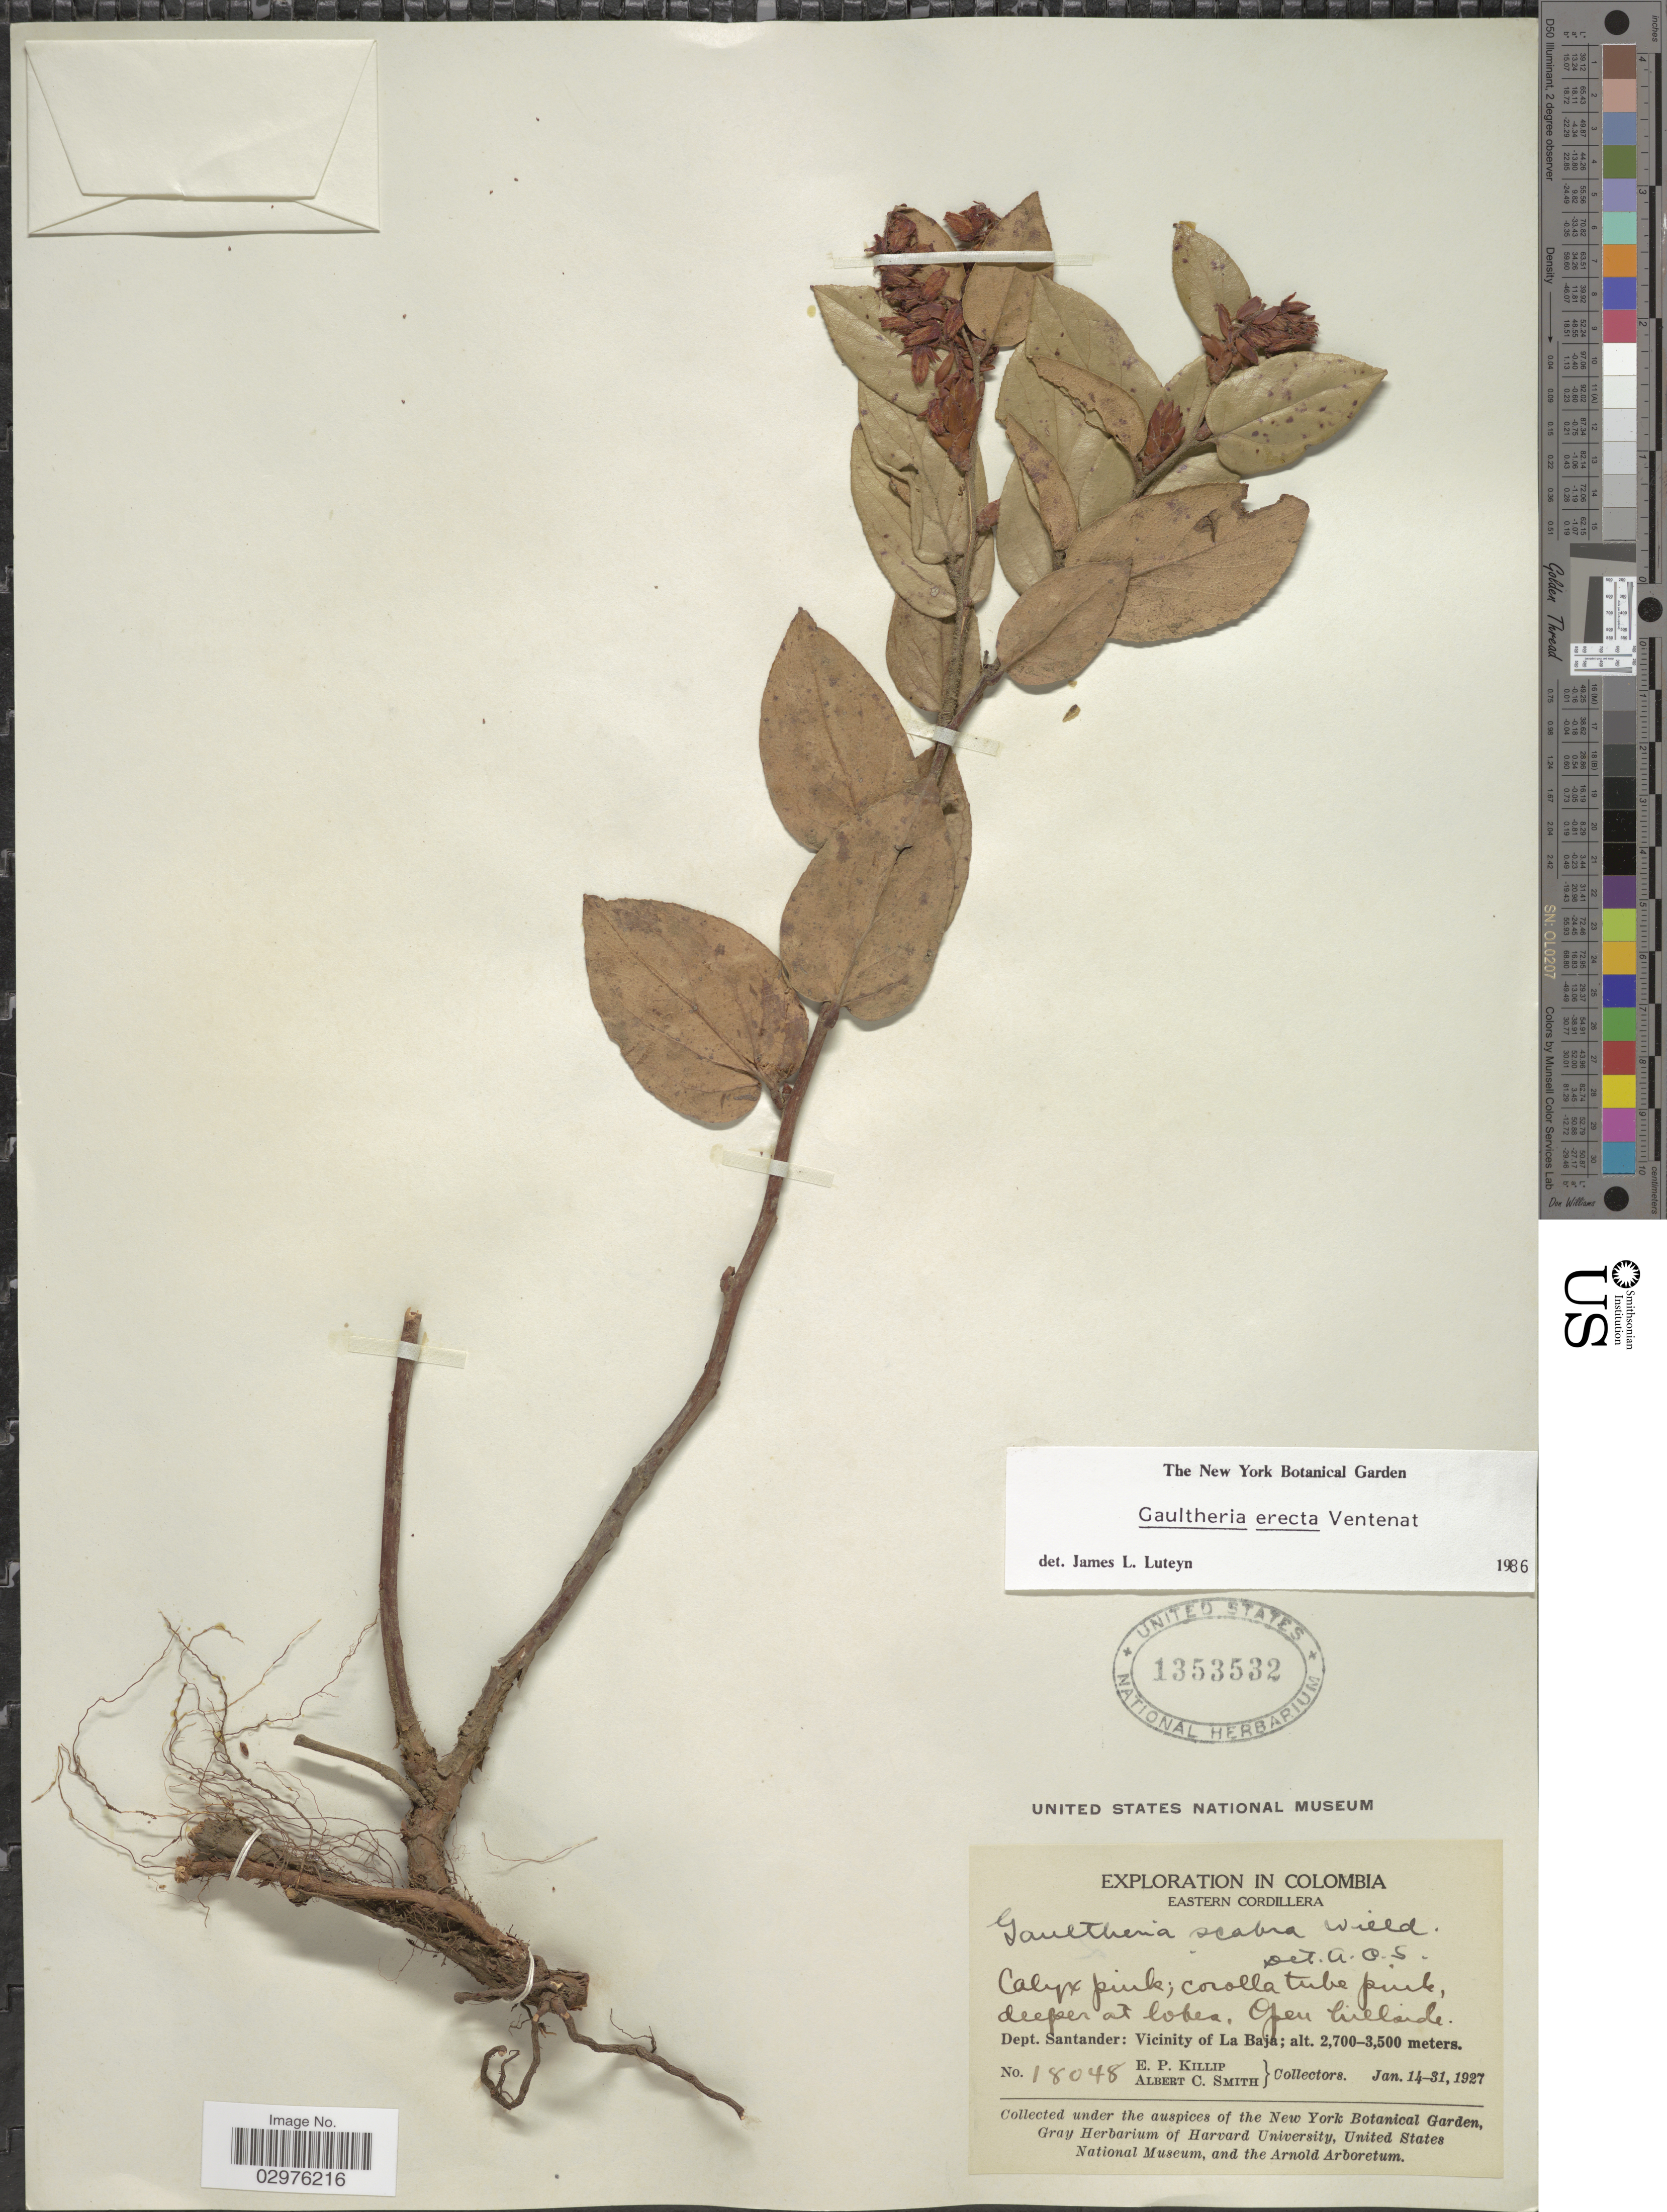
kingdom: Plantae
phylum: Tracheophyta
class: Magnoliopsida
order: Ericales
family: Ericaceae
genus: Gaultheria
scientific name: Gaultheria erecta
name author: Vent.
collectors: E. P. Killip & A. C. Smith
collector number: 18084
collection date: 1927-01-14/1927-01-31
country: Colombia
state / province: Santander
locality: Eastern Cordillera. Dept. Santander: Vicinity of La Baja.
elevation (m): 2700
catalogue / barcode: US 1353532